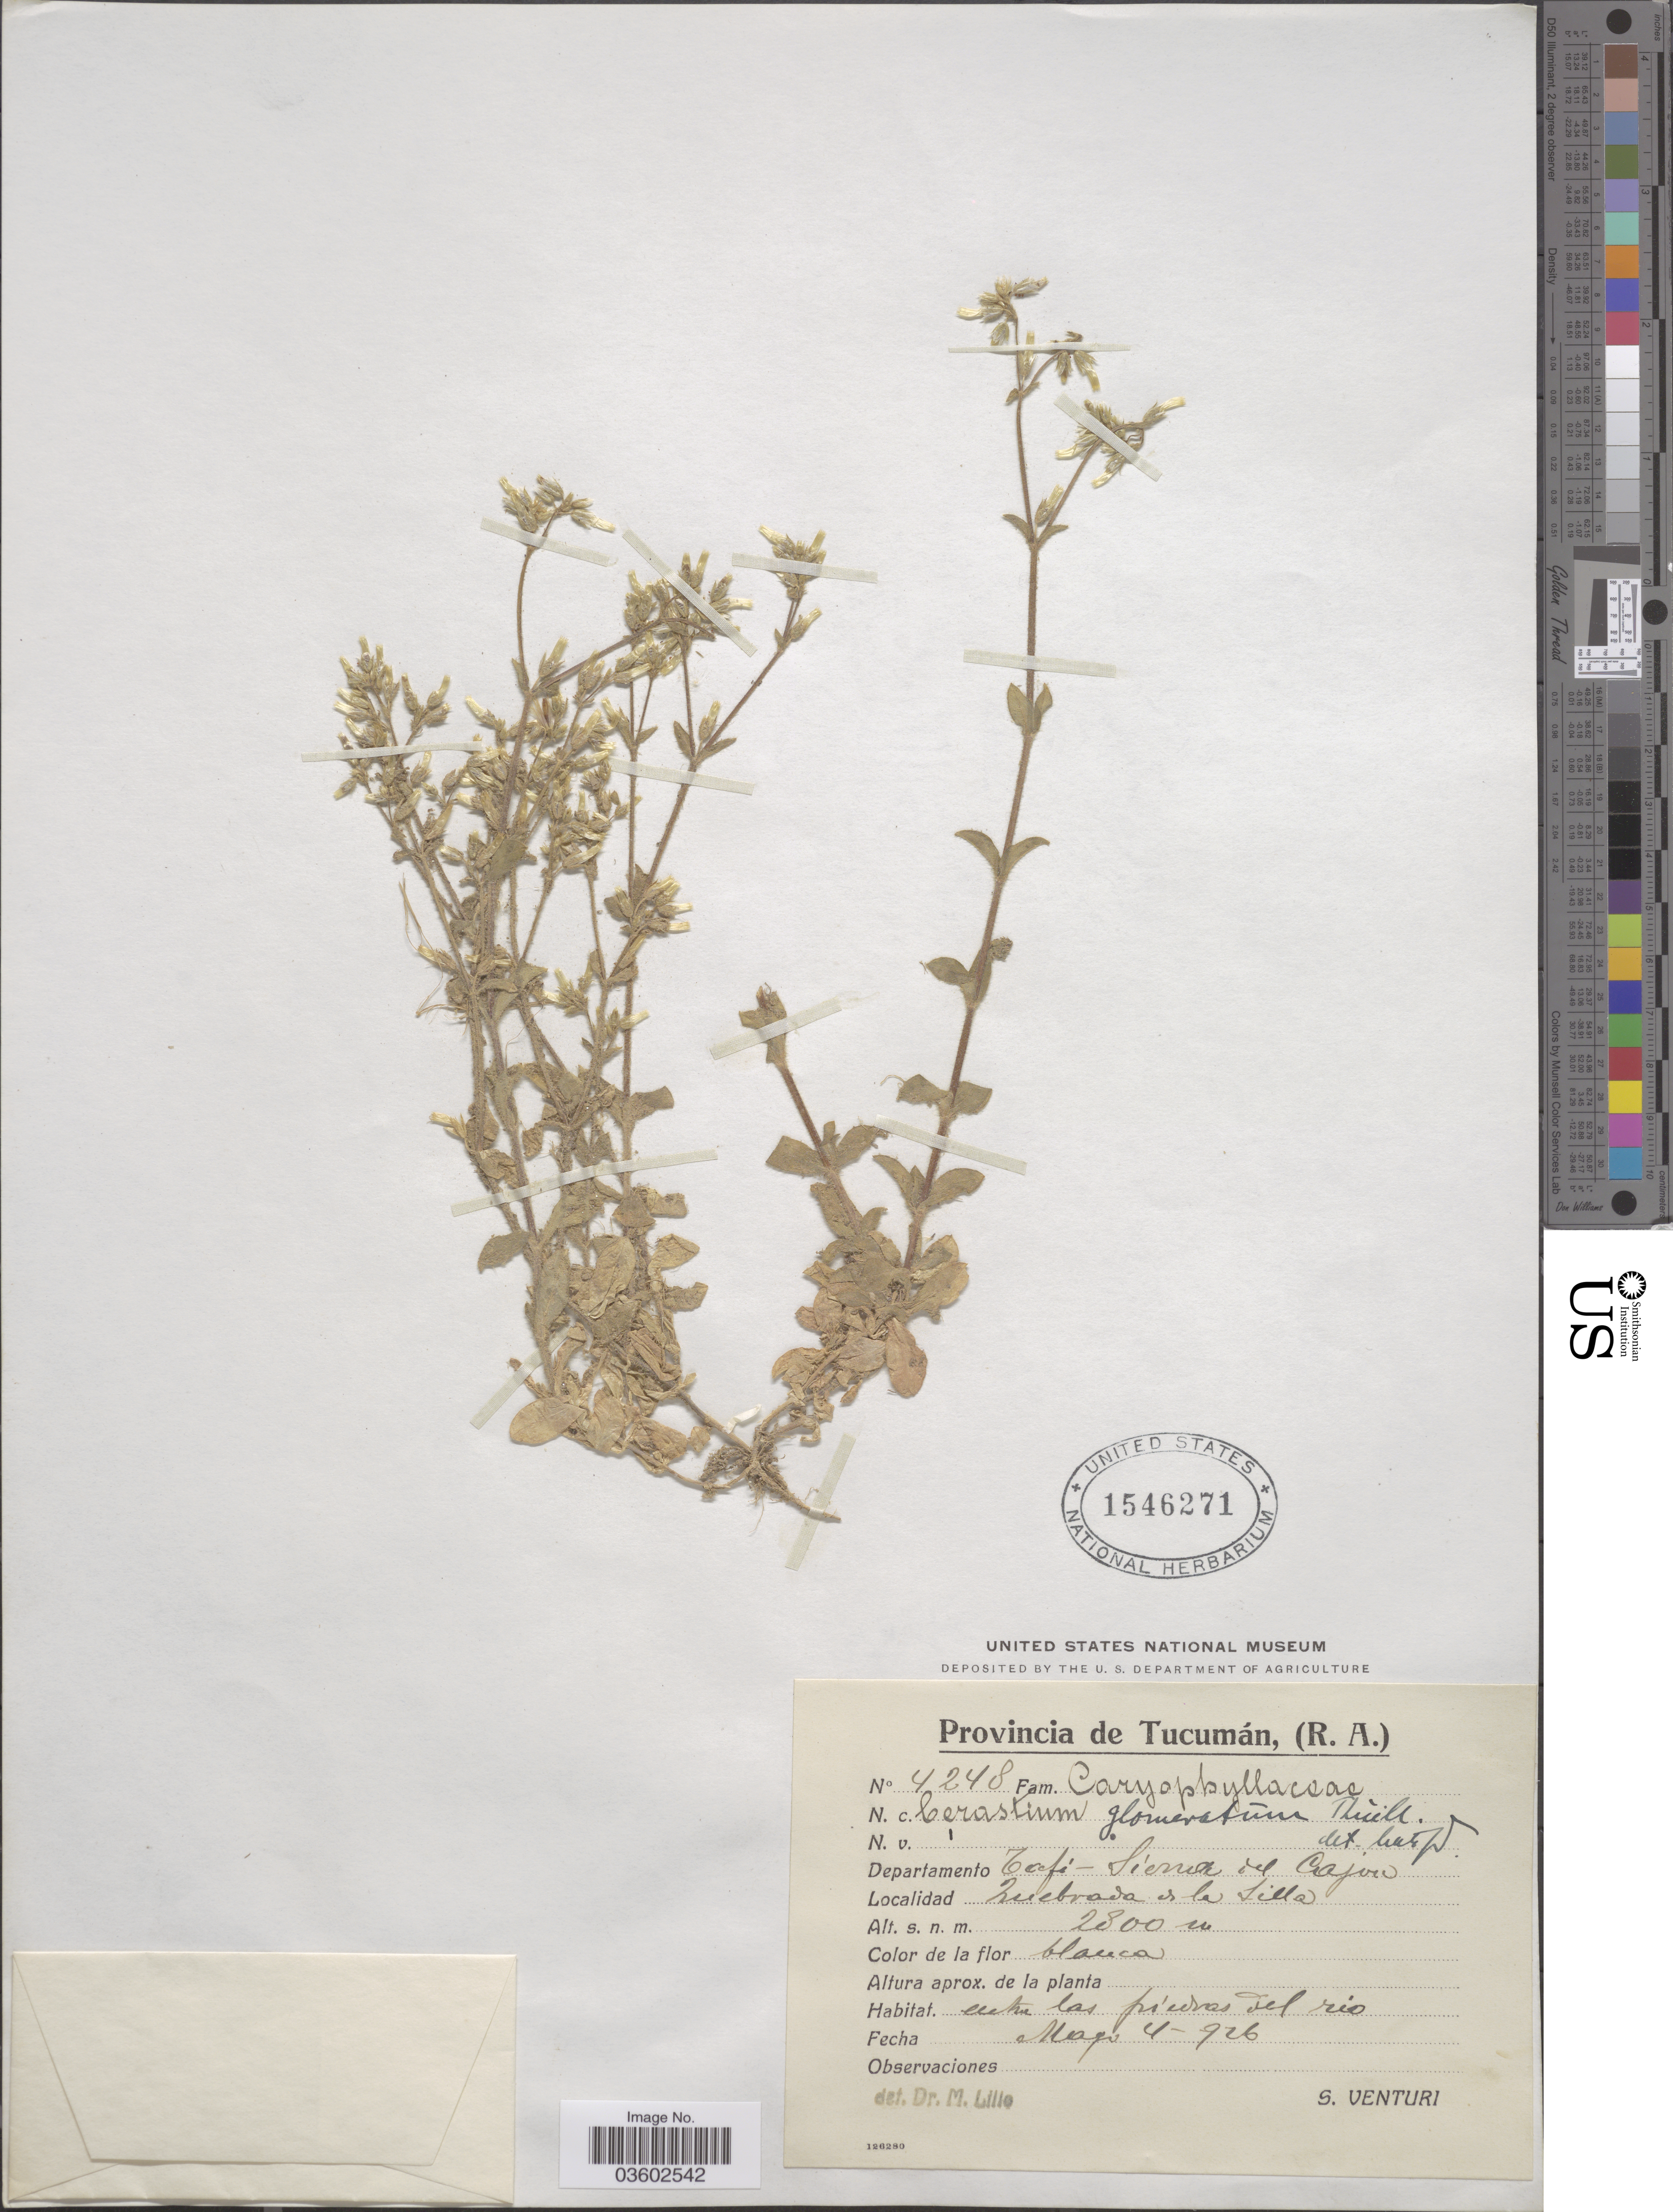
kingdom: Plantae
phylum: Tracheophyta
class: Magnoliopsida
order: Caryophyllales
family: Caryophyllaceae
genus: Cerastium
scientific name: Cerastium glomeratum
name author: Thuill.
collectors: S. Venturi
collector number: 4248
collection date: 1926-05-04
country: Argentina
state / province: Tucuman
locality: Departamento Tafi - Sierra del Cajon. Quebrada de la silla.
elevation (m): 2800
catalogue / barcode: US 1546271